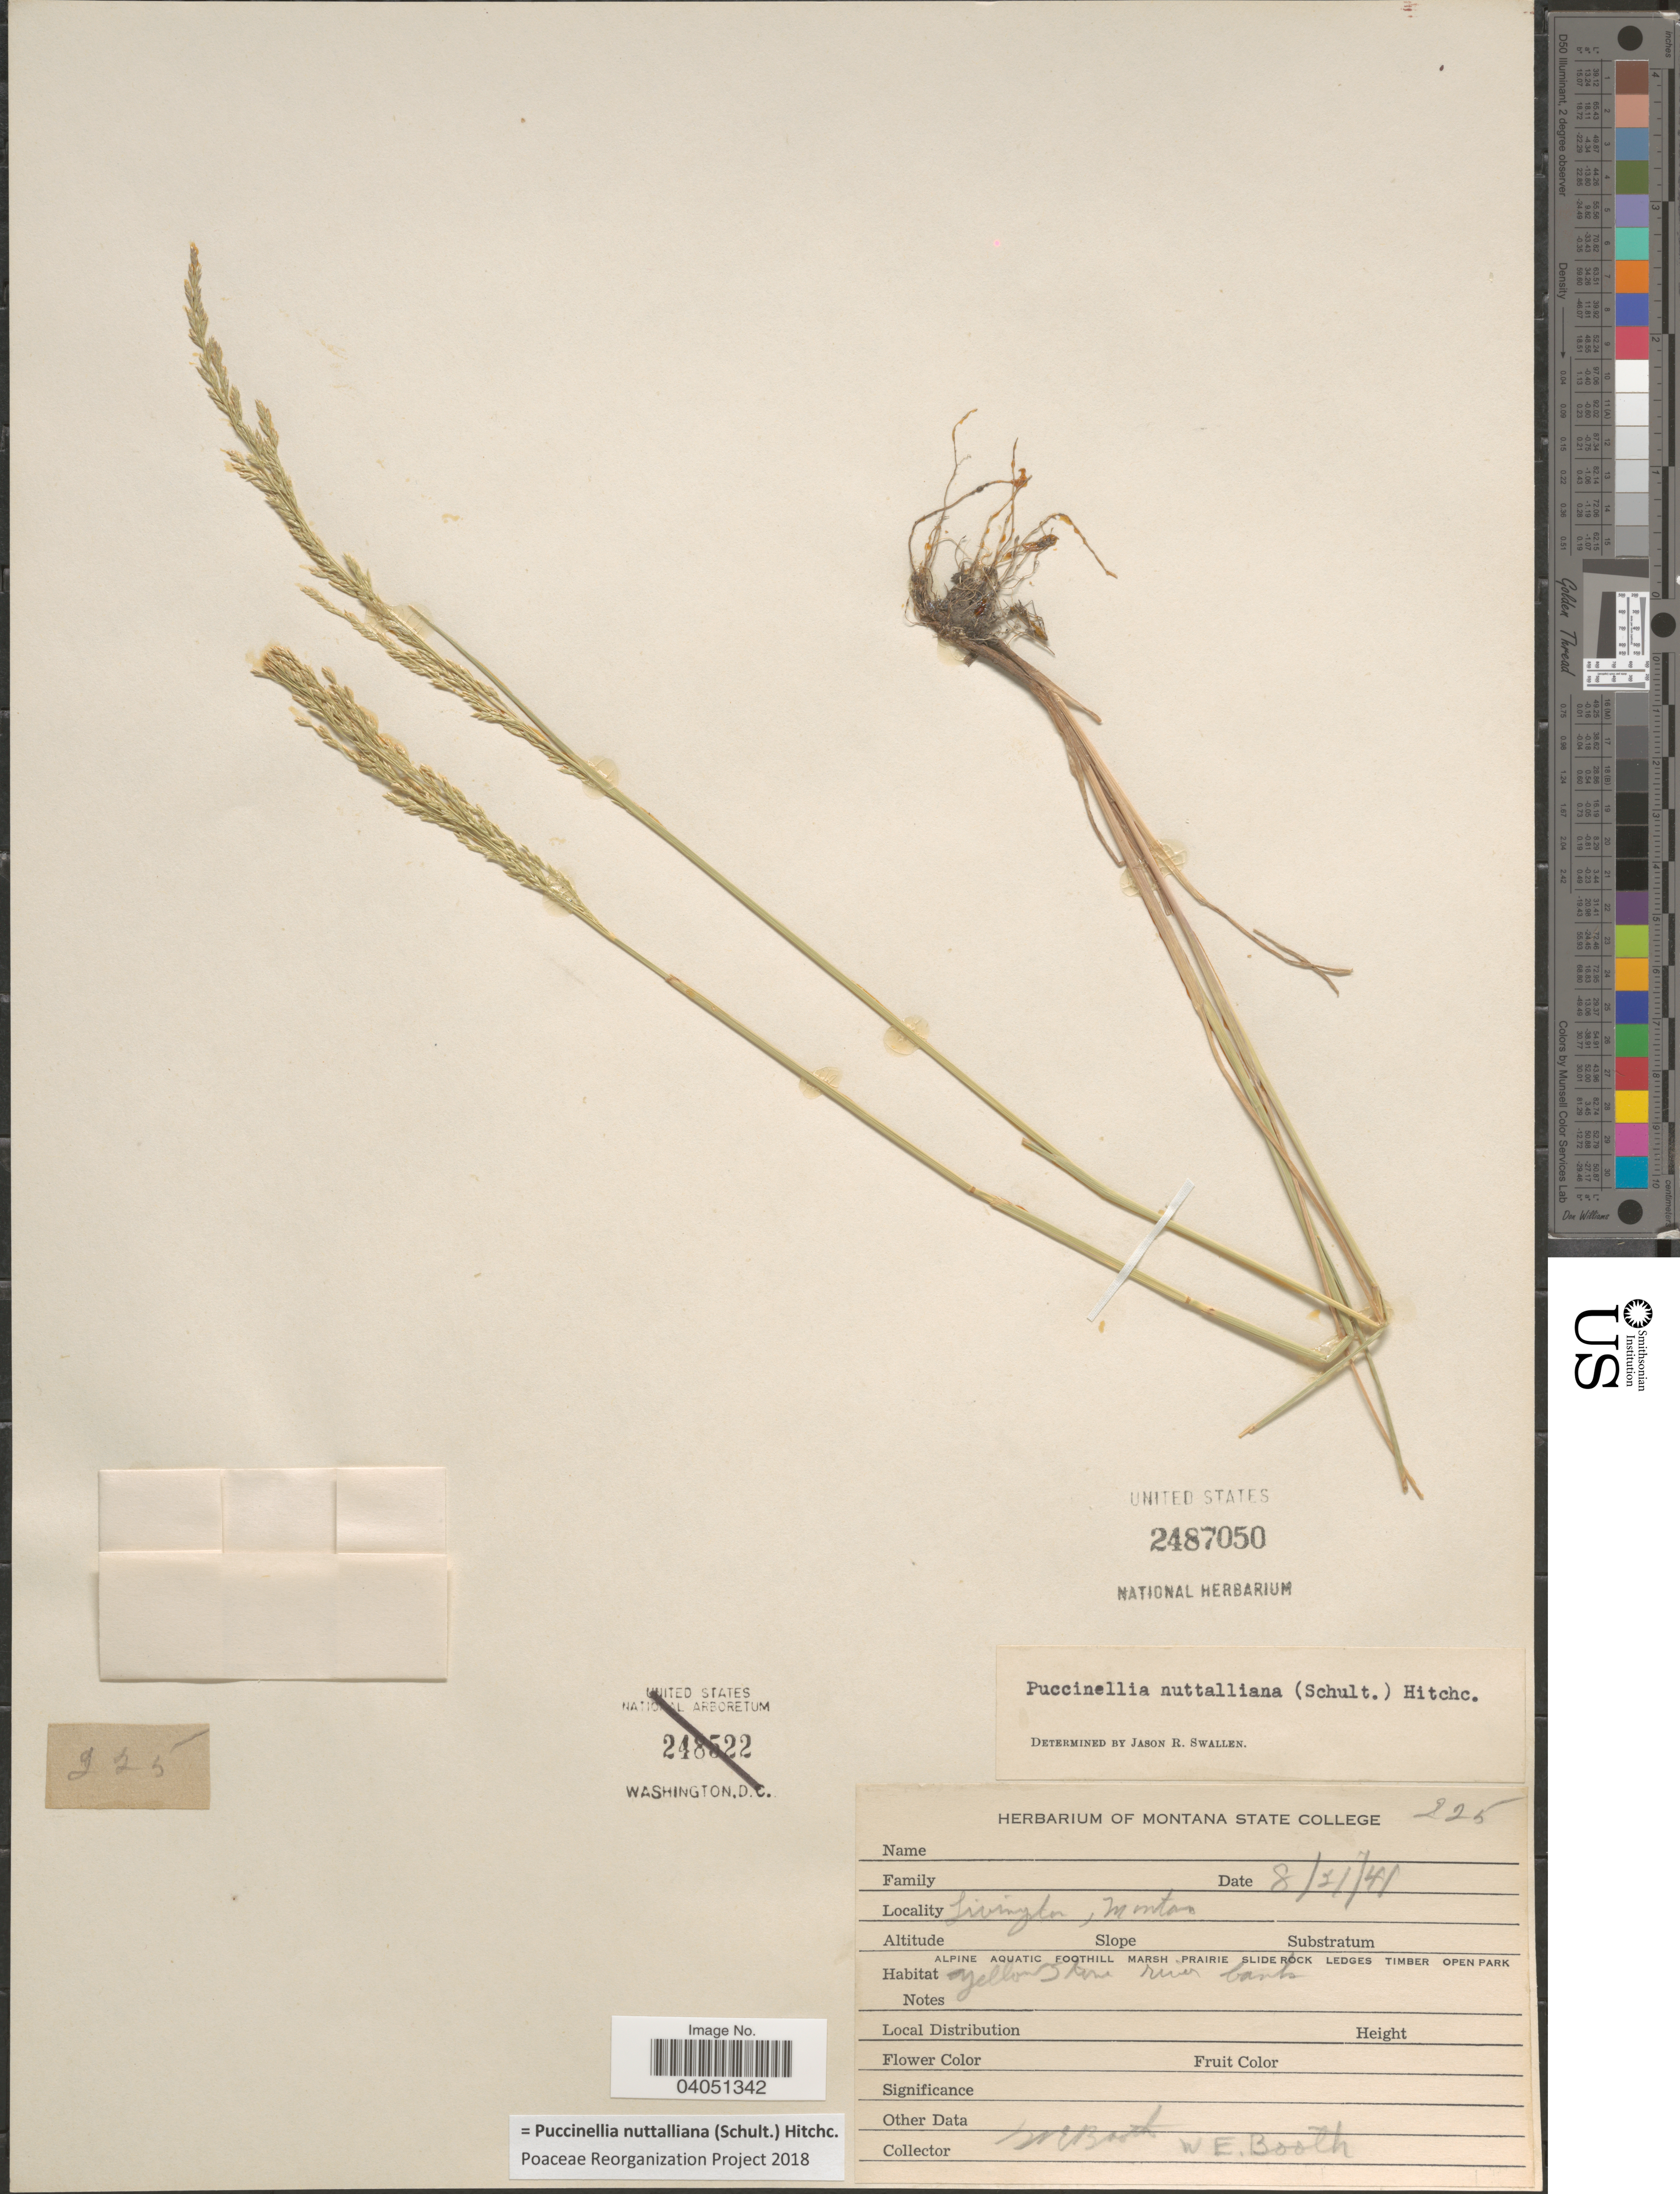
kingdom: Plantae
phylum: Tracheophyta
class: Liliopsida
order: Poales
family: Poaceae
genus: Puccinellia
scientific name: Puccinellia nuttalliana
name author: (Schult.) Hitchc.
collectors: W. Booth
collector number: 225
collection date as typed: Transcribed d/m/y: 21/8/41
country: United States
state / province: Montana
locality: Livington. Yellowstone river bank.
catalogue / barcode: US 2487050